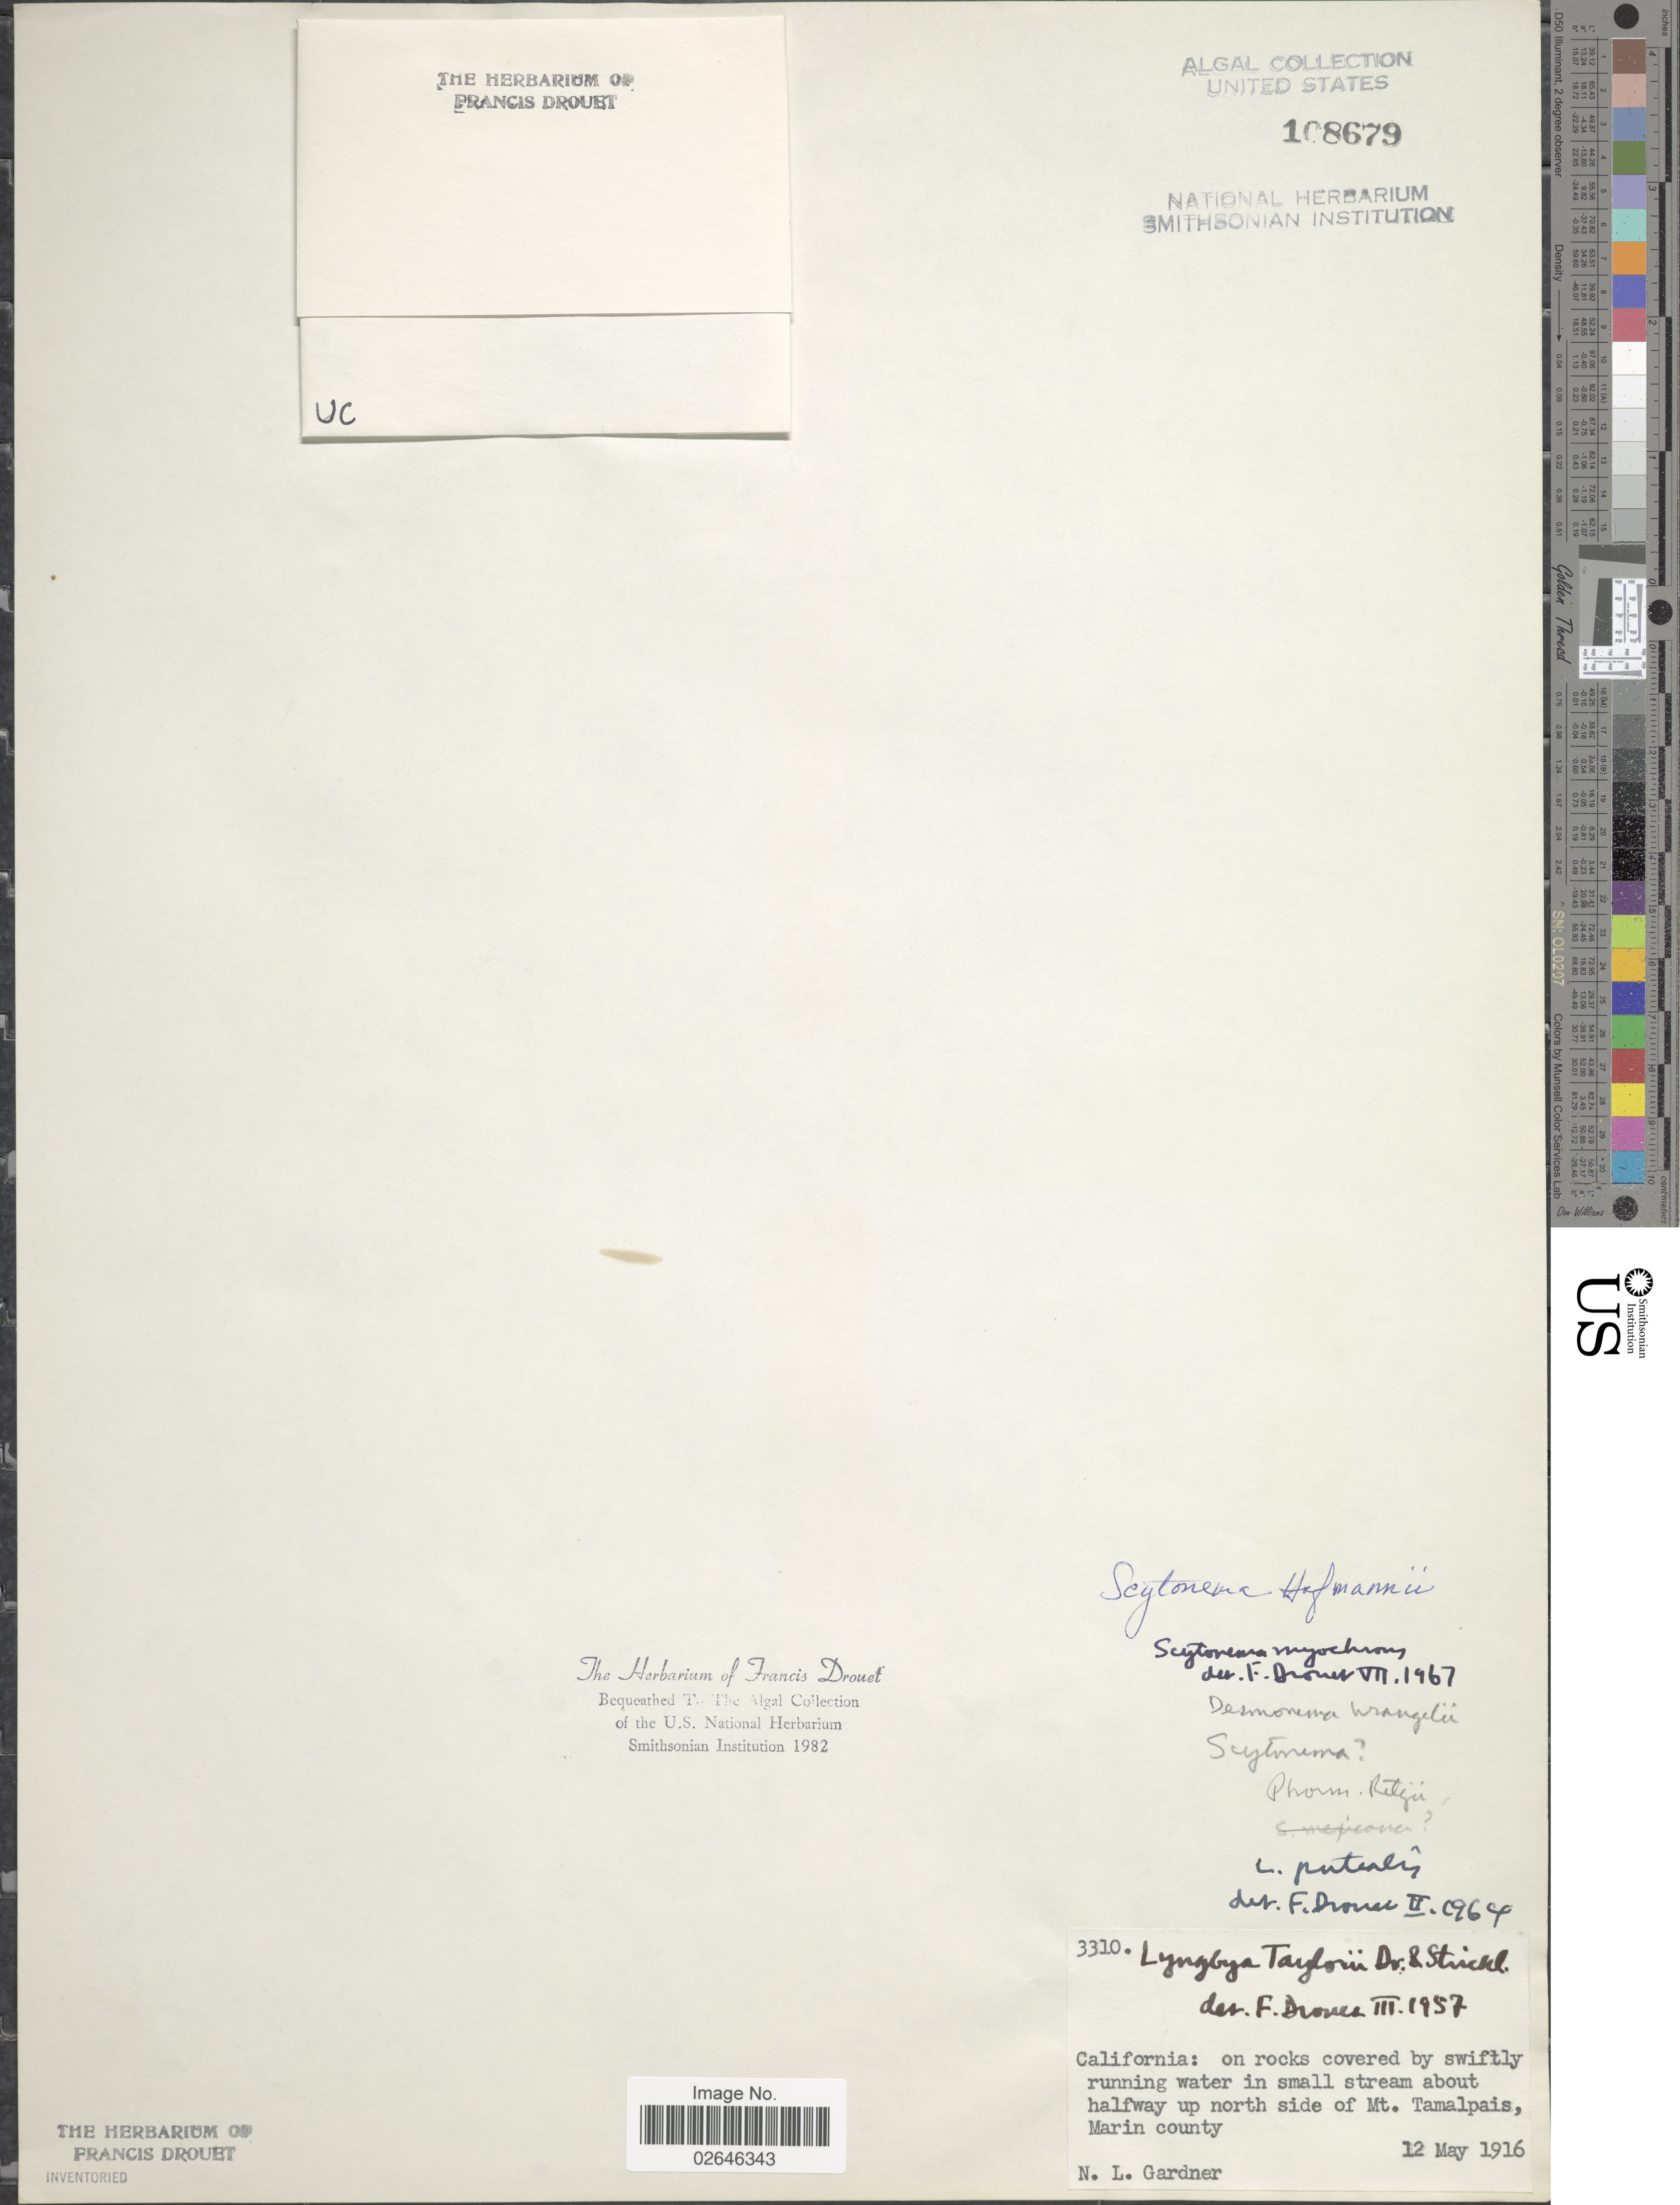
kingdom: Bacteria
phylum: Cyanobacteria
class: Cyanobacteriia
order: Cyanobacteriales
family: Scytonemataceae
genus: Scytonema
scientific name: Scytonema hofmannii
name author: C. Agardh ex Bornet & Flahault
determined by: Drouet, F. E.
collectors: N. Gardner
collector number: NLG 3310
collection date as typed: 12 May 1916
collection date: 1916-05-12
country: United States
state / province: California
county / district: Marin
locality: Mount Tamalpais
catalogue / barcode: US 108679